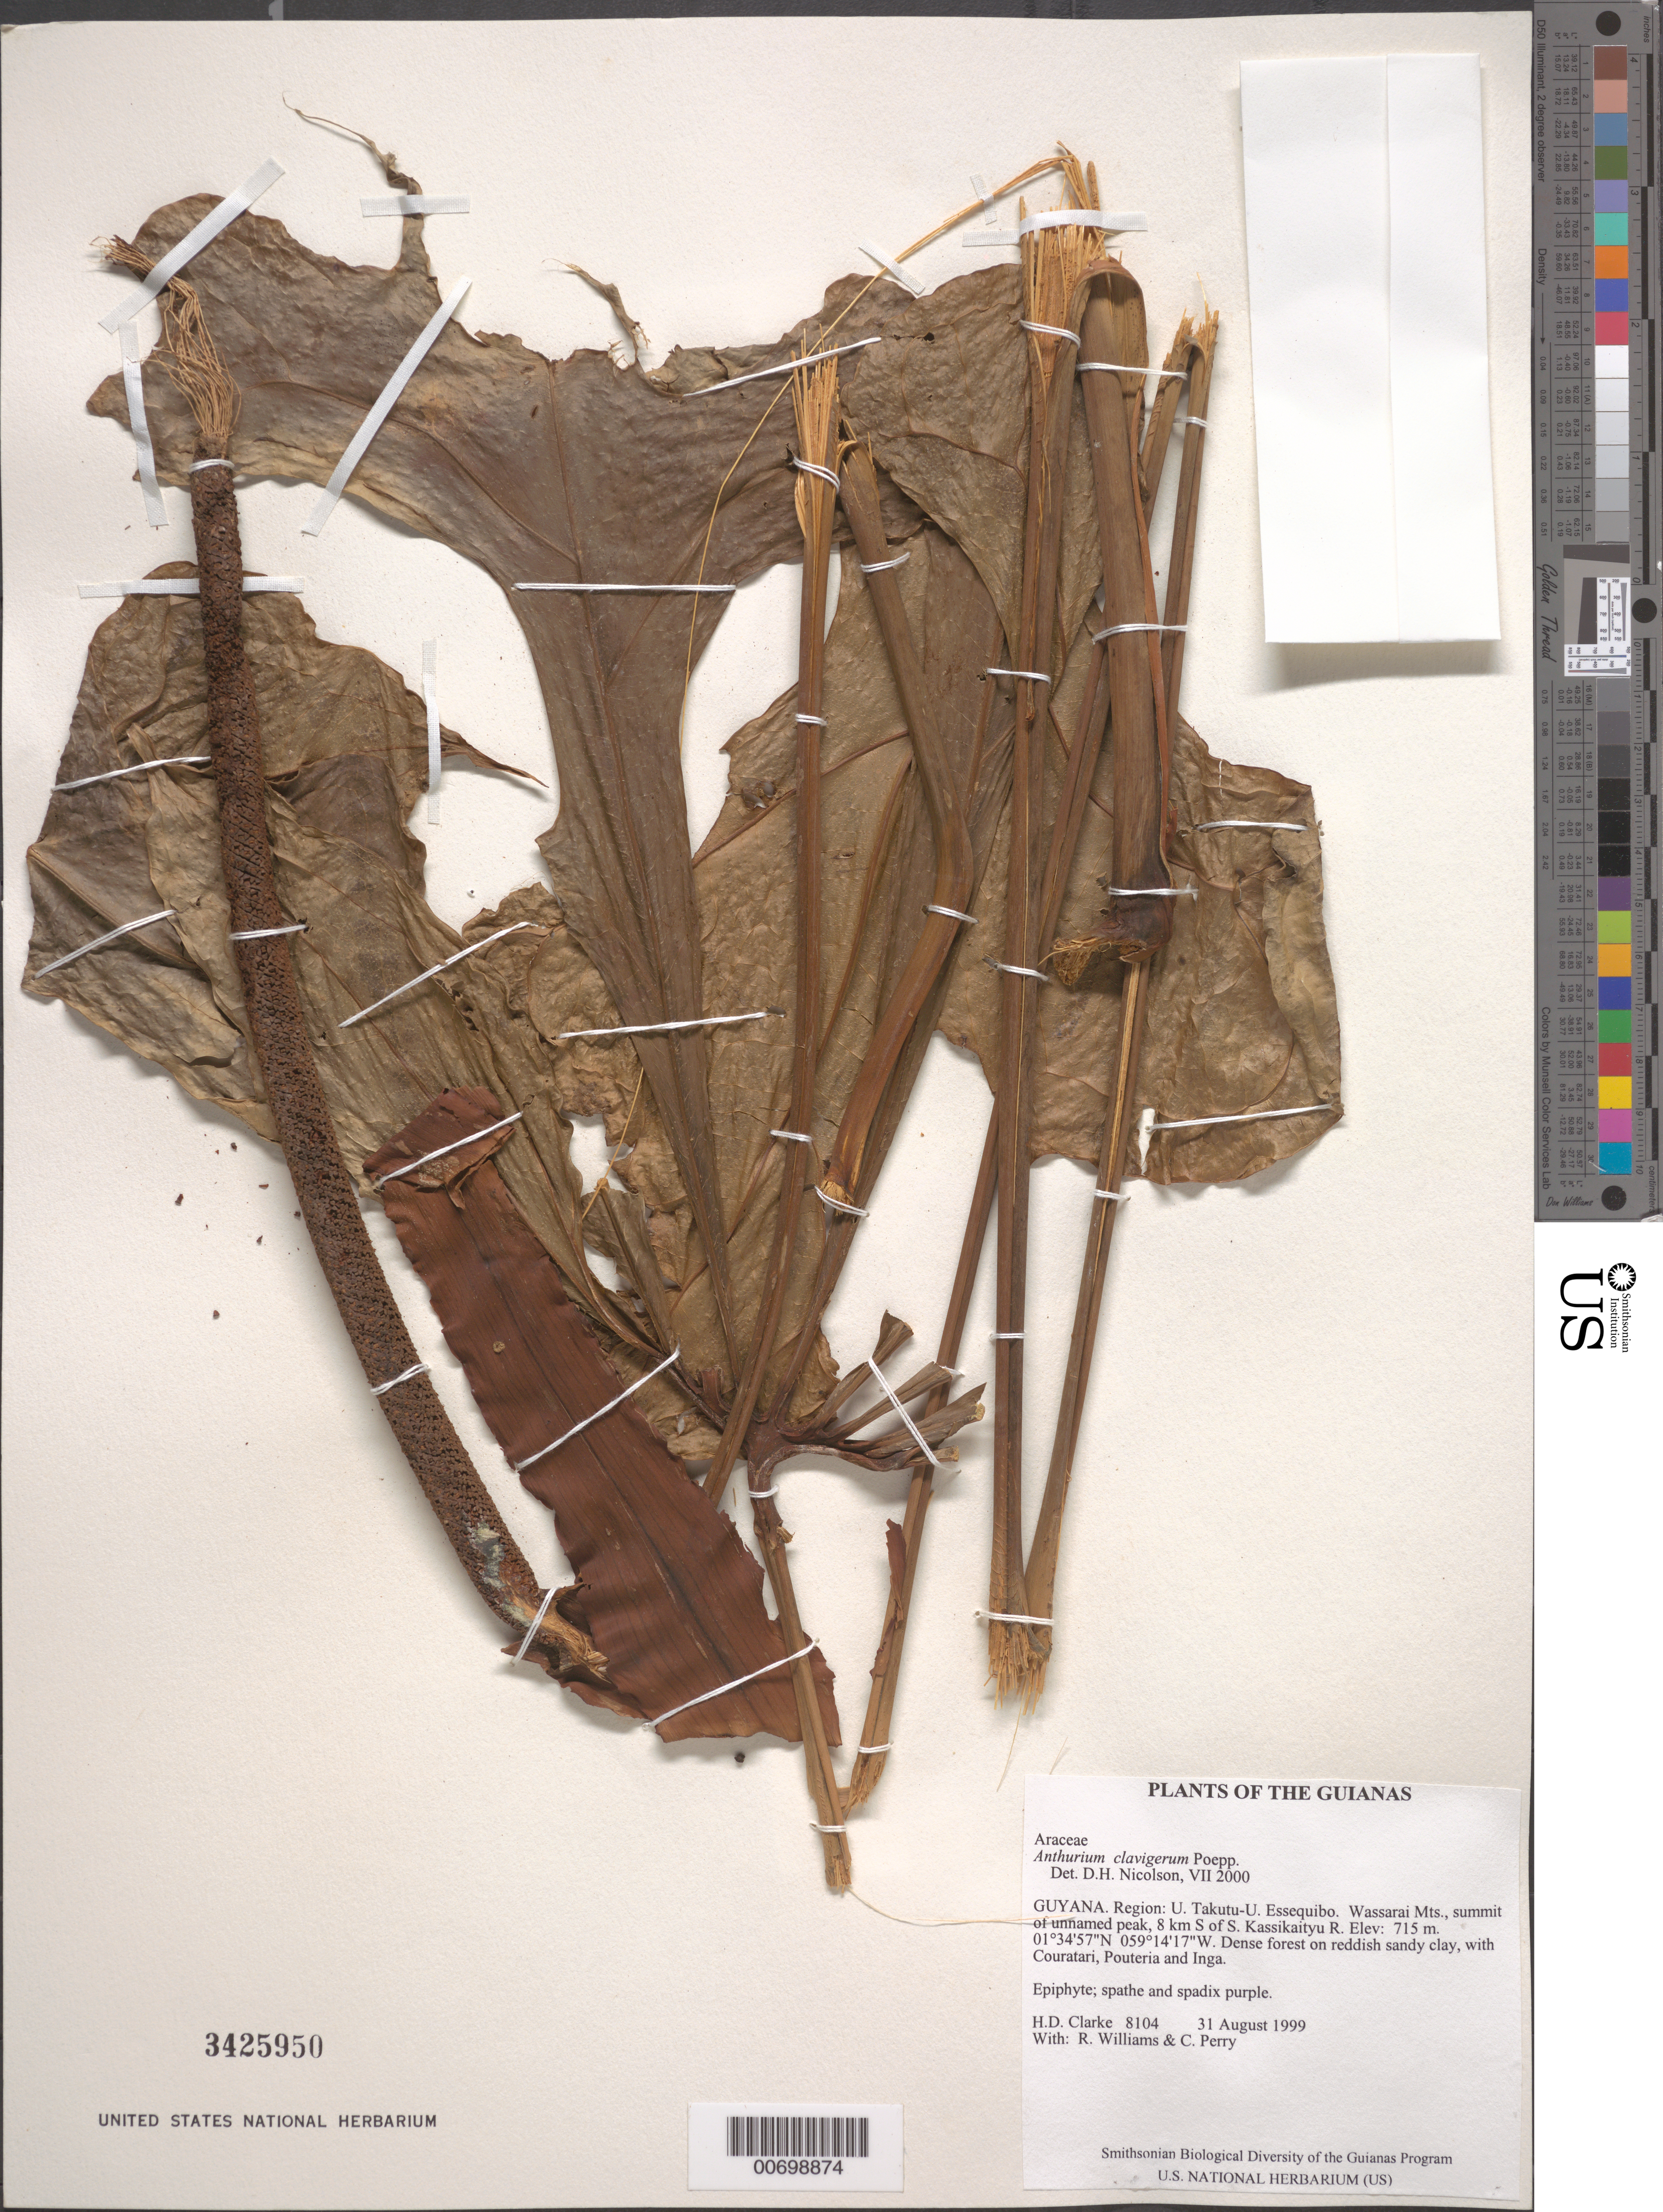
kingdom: Plantae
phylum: Tracheophyta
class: Liliopsida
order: Alismatales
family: Araceae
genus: Anthurium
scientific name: Anthurium clavigerum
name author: Poepp. & Endl.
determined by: Nicolson, Dan H.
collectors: H. D. Clarke, R. Williams & C. Perry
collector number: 8104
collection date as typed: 31 August 1999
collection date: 1999-08-31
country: Guyana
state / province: U. Takutu-U. Essequibo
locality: Wassarai Mts., summit of unnamed peak, 8 km S of S. Kassikaityu R.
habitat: Dense forest on reddish sandy clay, with Couratari, Pouteria and Inga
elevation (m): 715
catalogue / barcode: US 3425950